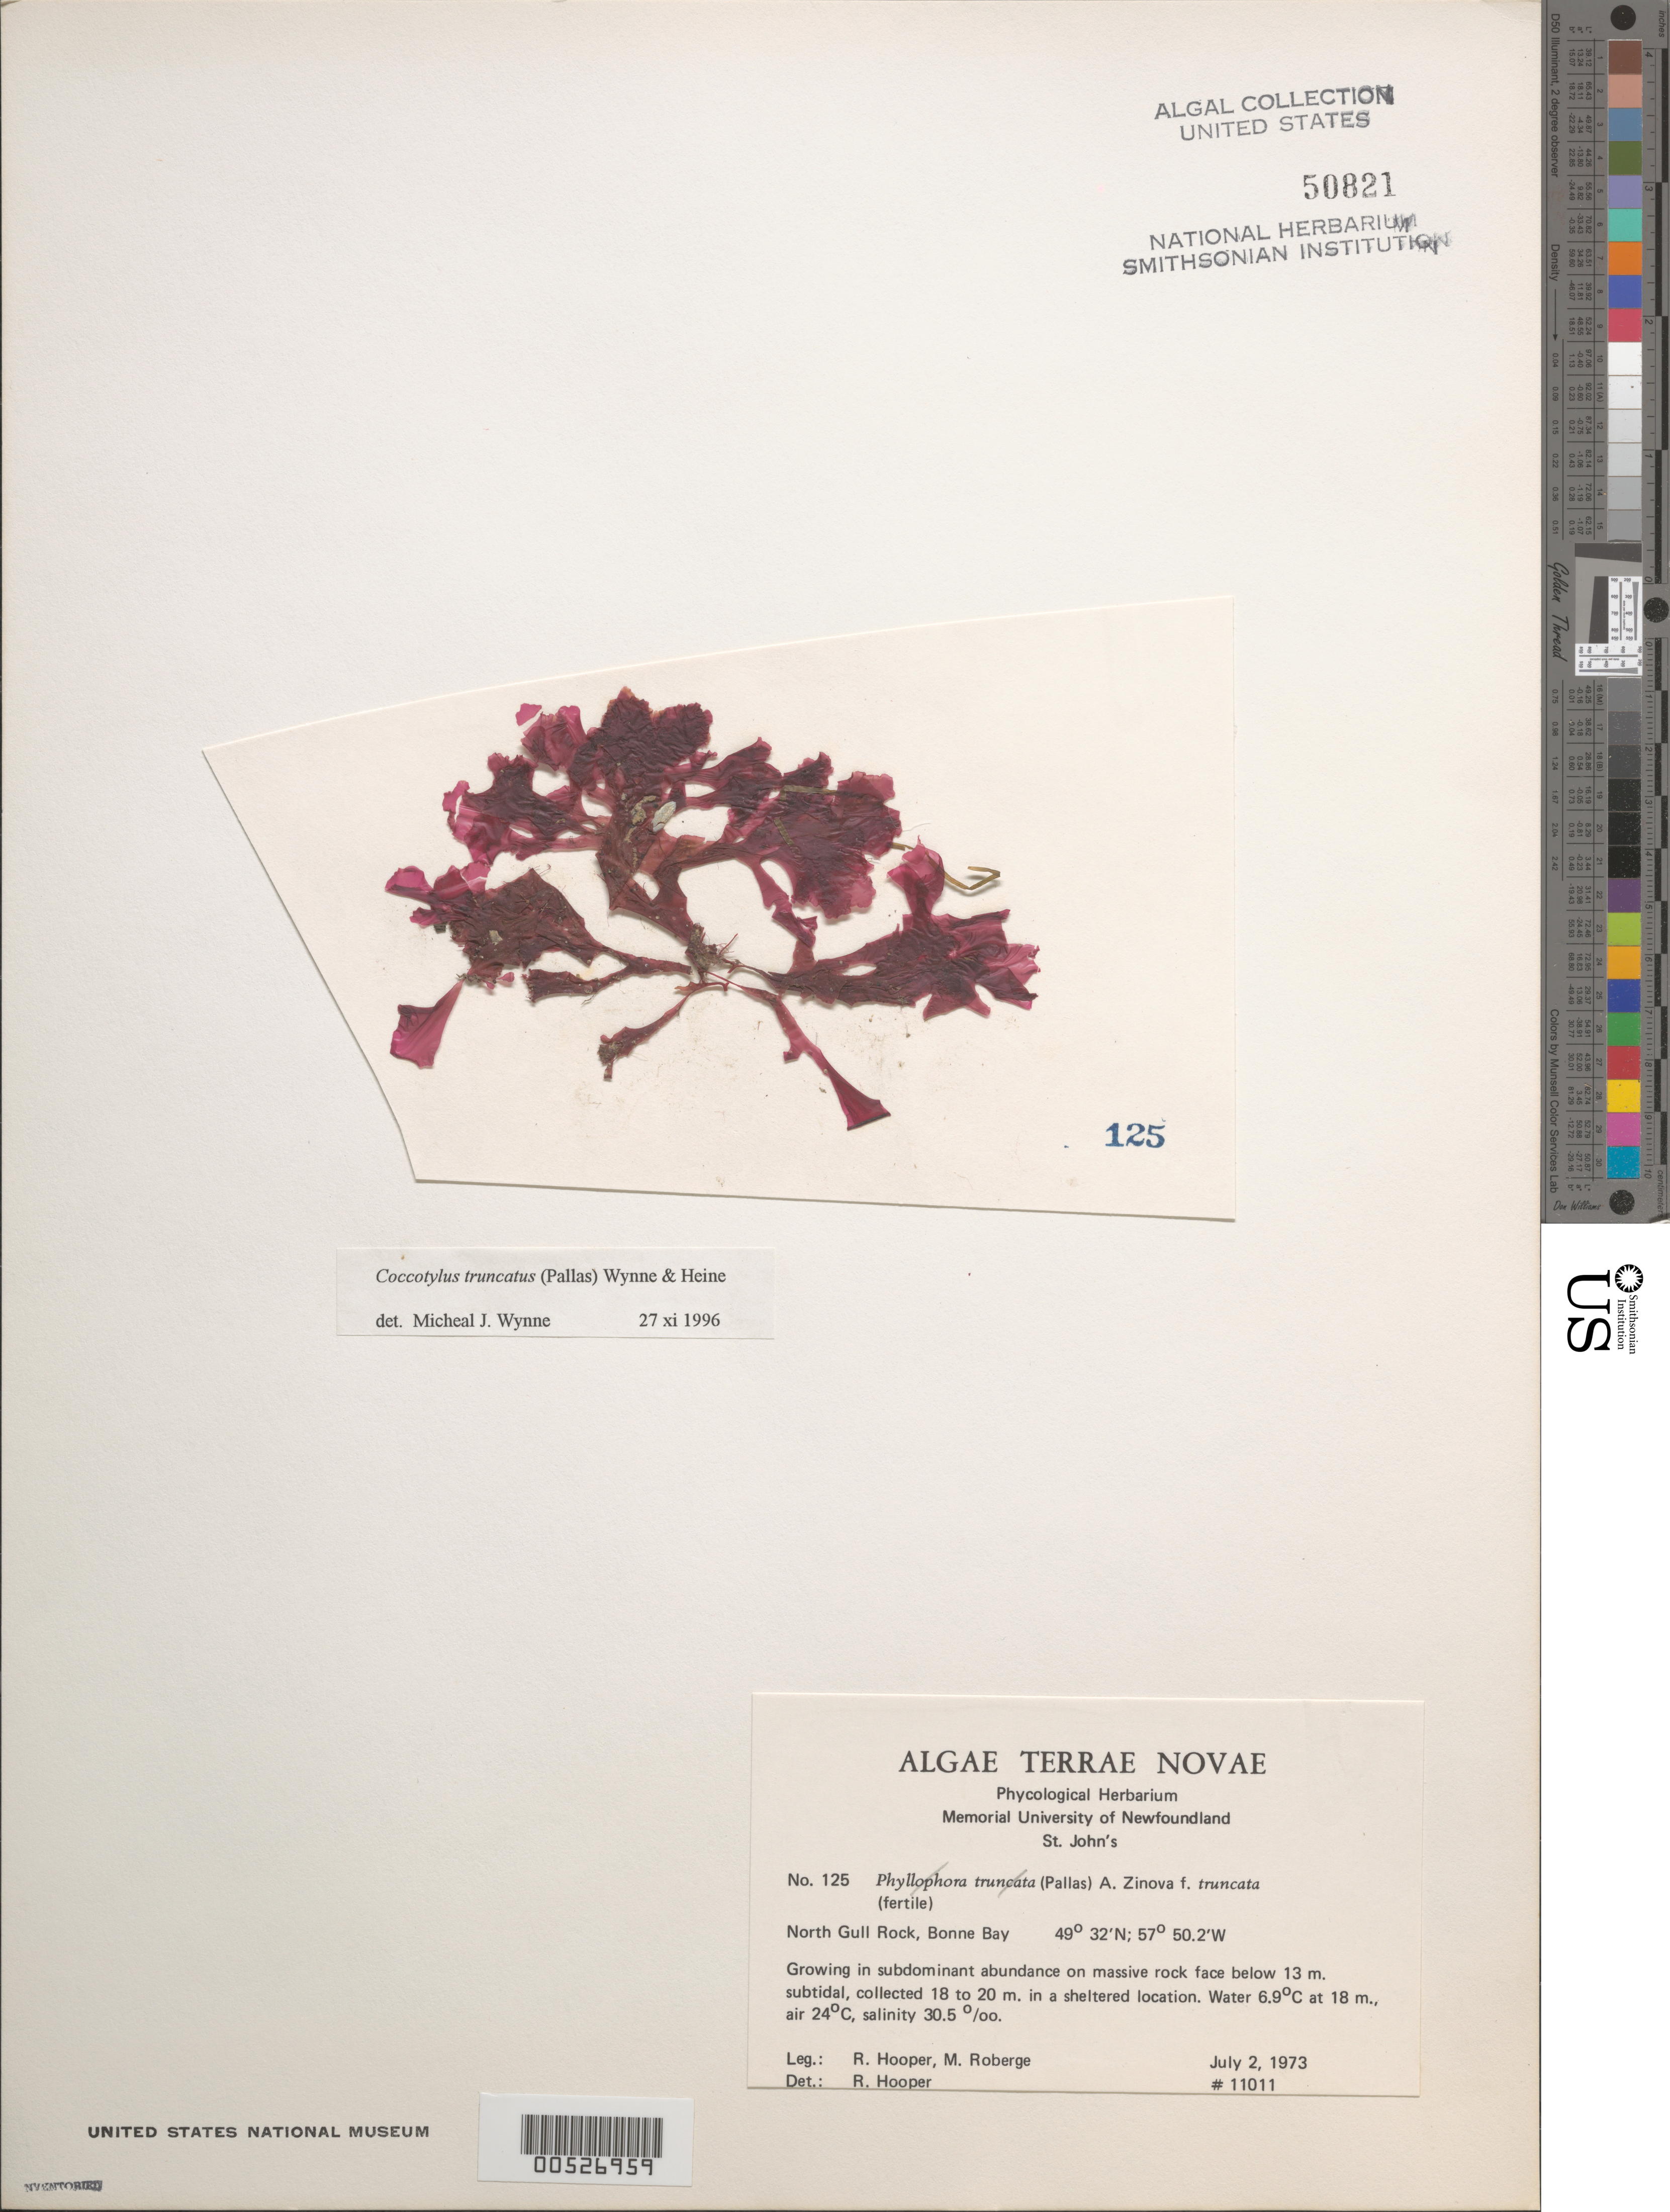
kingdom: Plantae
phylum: Rhodophyta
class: Florideophyceae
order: Gigartinales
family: Phyllophoraceae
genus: Coccotylus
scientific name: Coccotylus truncatus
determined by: Wynne, M. J.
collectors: R. G. Hooper & M. Roberge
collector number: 11011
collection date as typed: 02 Jul 1973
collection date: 1973-07-02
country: Canada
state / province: Newfoundland and Labrador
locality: North Gull Rock, Bonne Bay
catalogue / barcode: US 50821